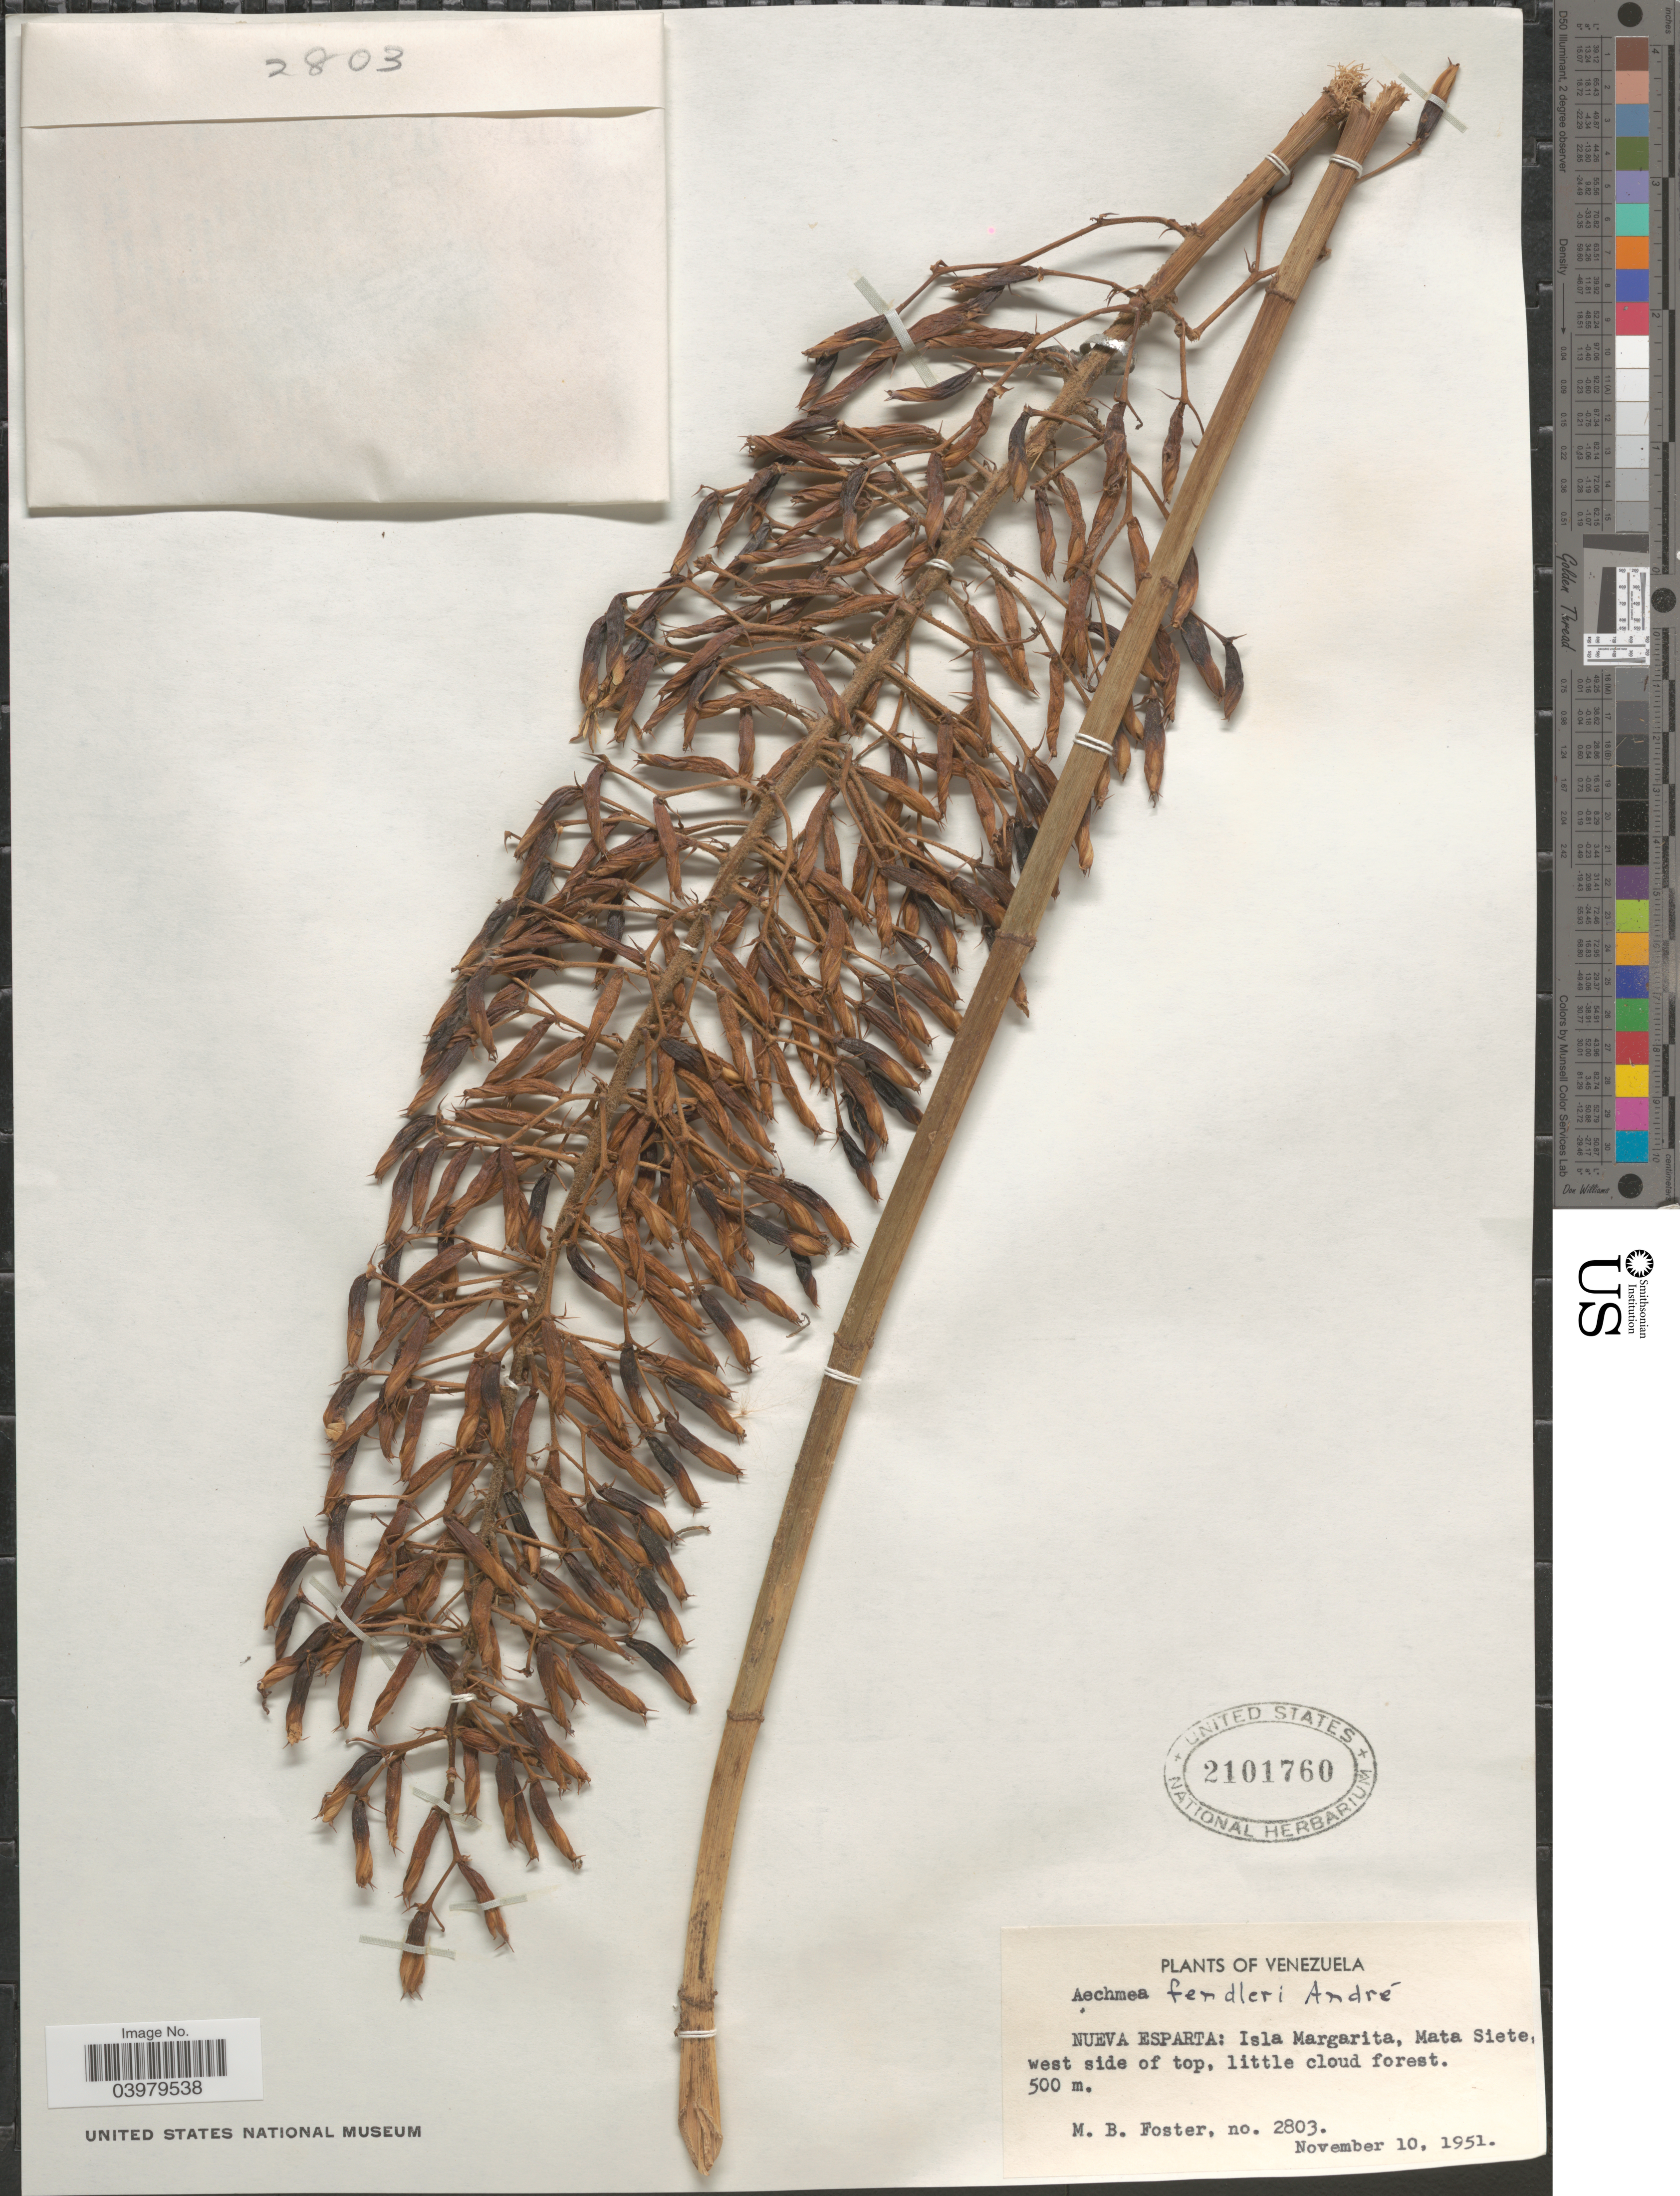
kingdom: Plantae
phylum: Tracheophyta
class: Liliopsida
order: Poales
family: Bromeliaceae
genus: Aechmea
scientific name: Aechmea fendleri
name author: André ex Mez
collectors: M. B. Foster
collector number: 2803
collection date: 1951-11-10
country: Venezuela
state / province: Nueva Esparta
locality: Isla Margarita, Mata Siete, west side of top, little cloud forest.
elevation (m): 500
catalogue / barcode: US 2101760